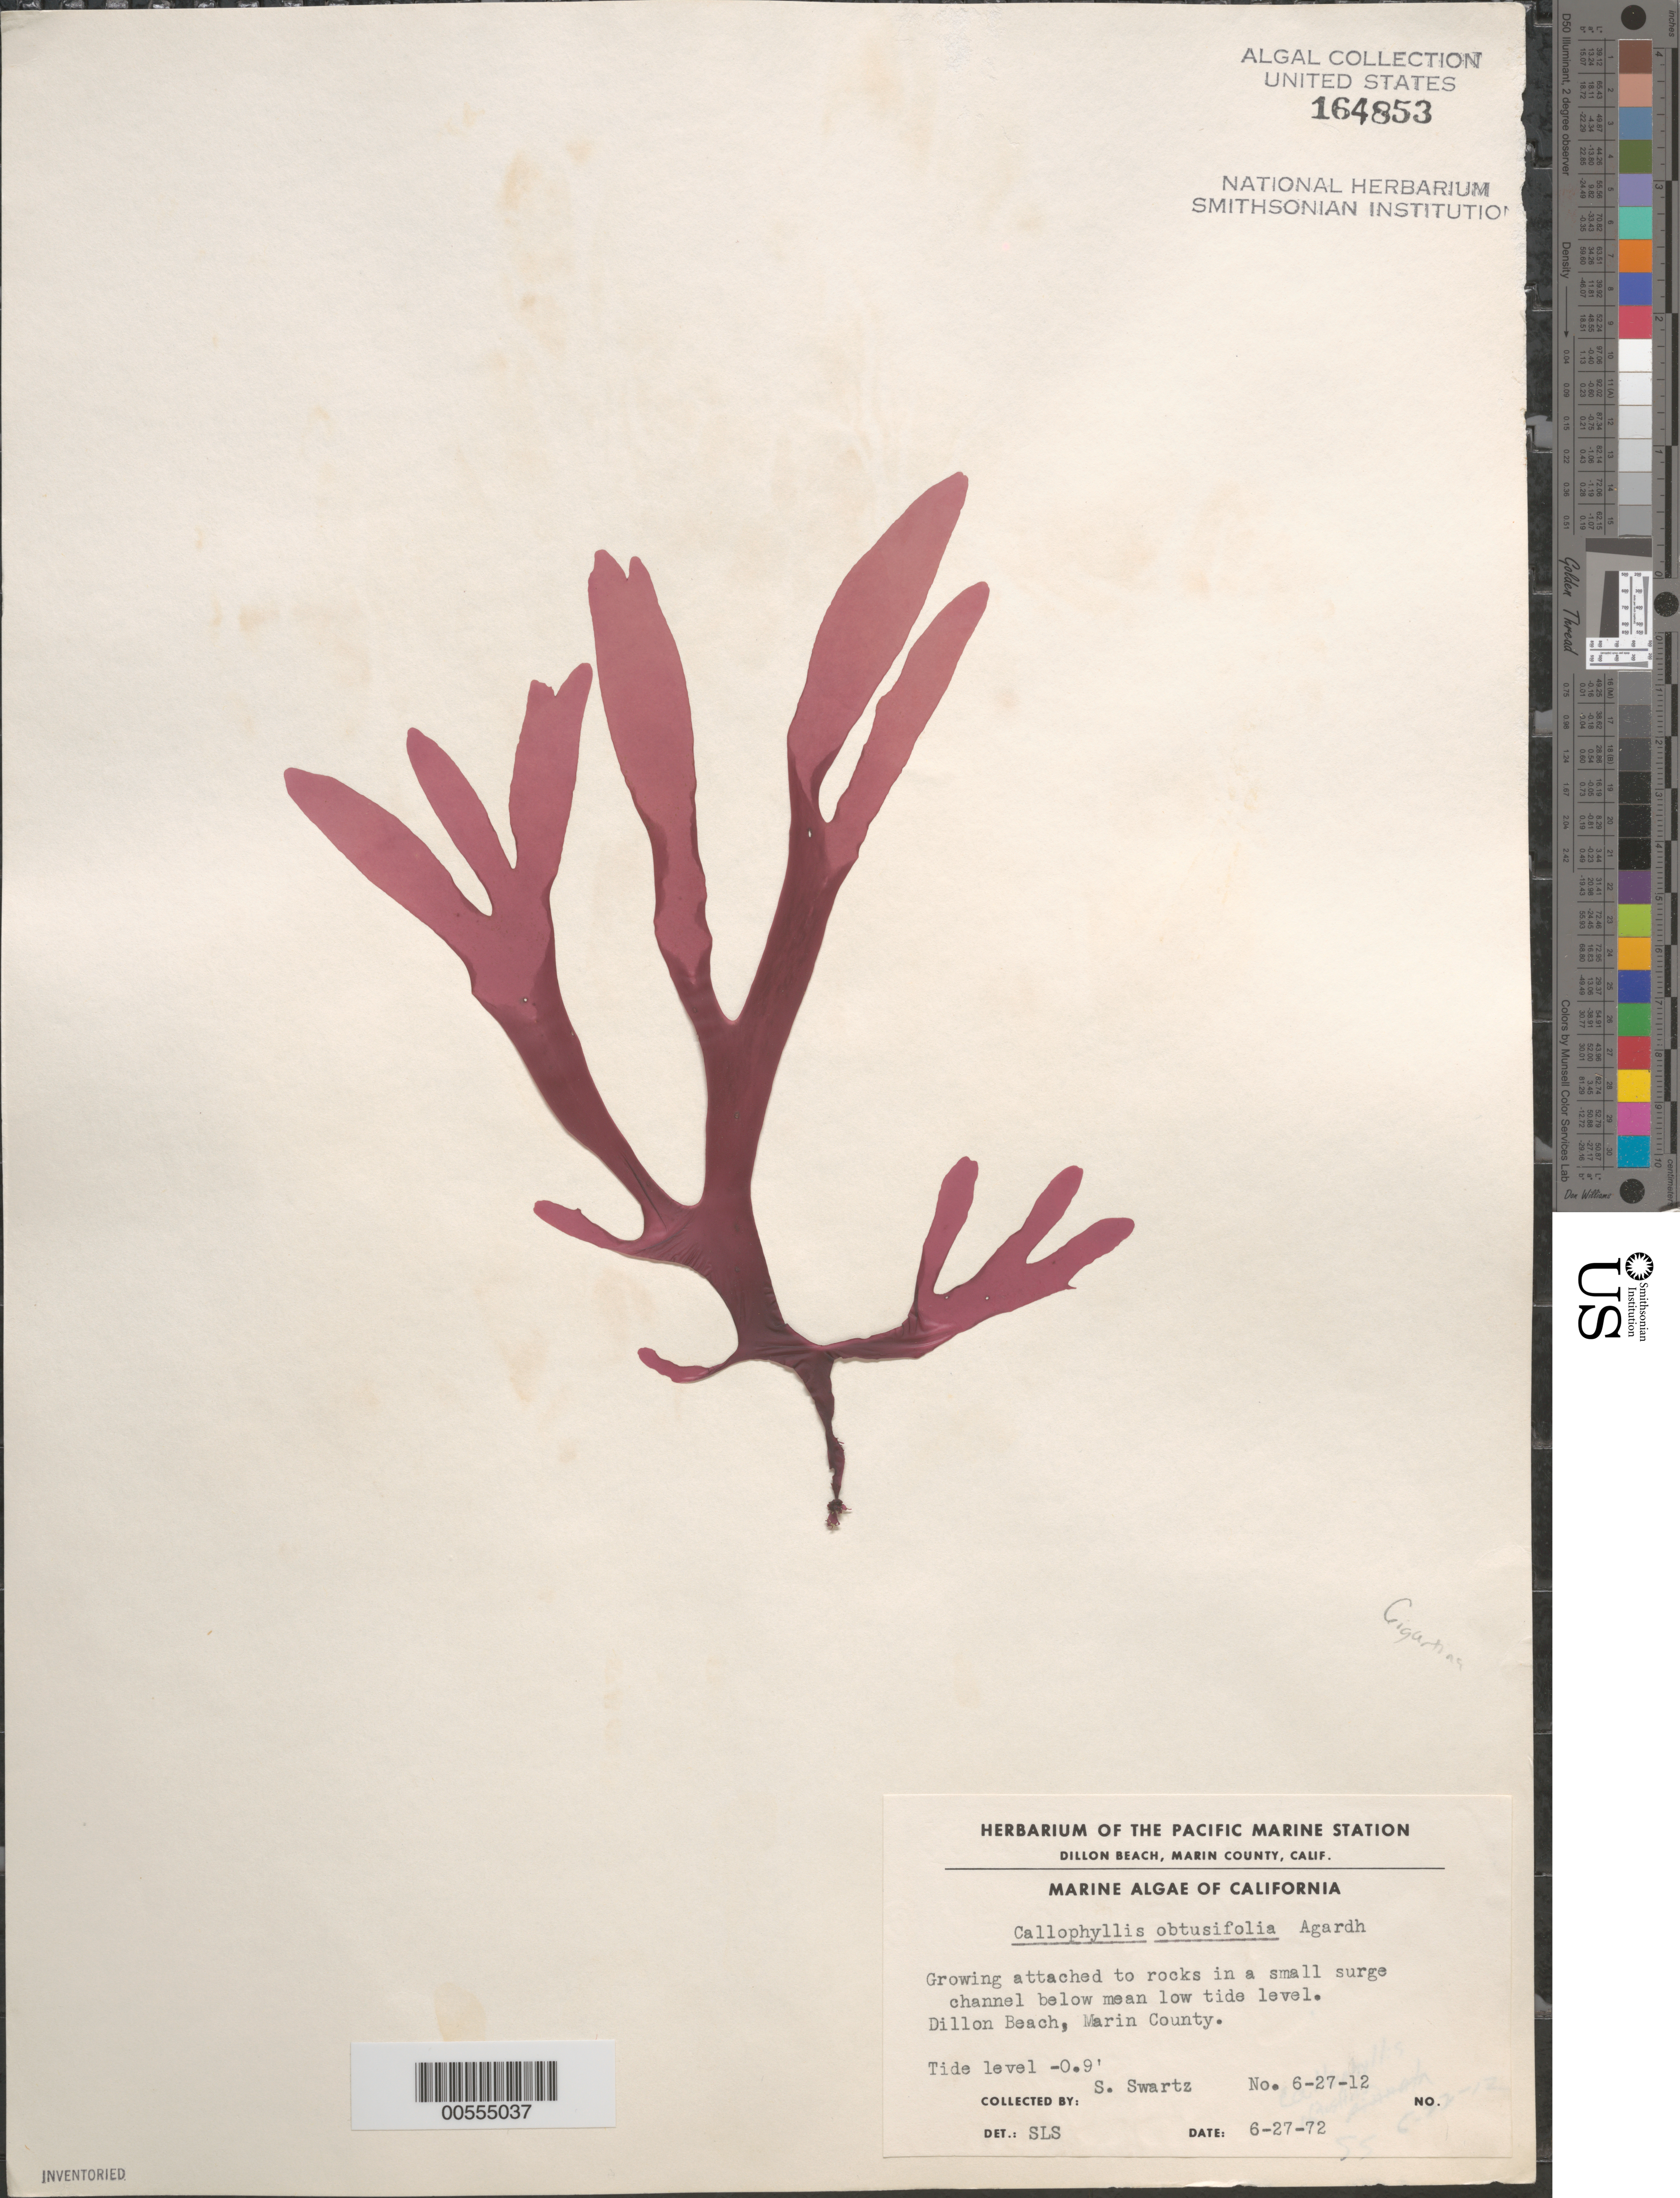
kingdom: Plantae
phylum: Rhodophyta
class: Florideophyceae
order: Gigartinales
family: Kallymeniaceae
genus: Callophyllis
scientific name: Callophyllis obtusifolia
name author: J. Agardh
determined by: Swartz, S. L.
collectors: S. L. Swartz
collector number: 6-27-12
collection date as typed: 27 Jun 1972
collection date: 1972-06-27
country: United States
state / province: California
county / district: Marin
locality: Dillon Beach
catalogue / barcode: US 164853